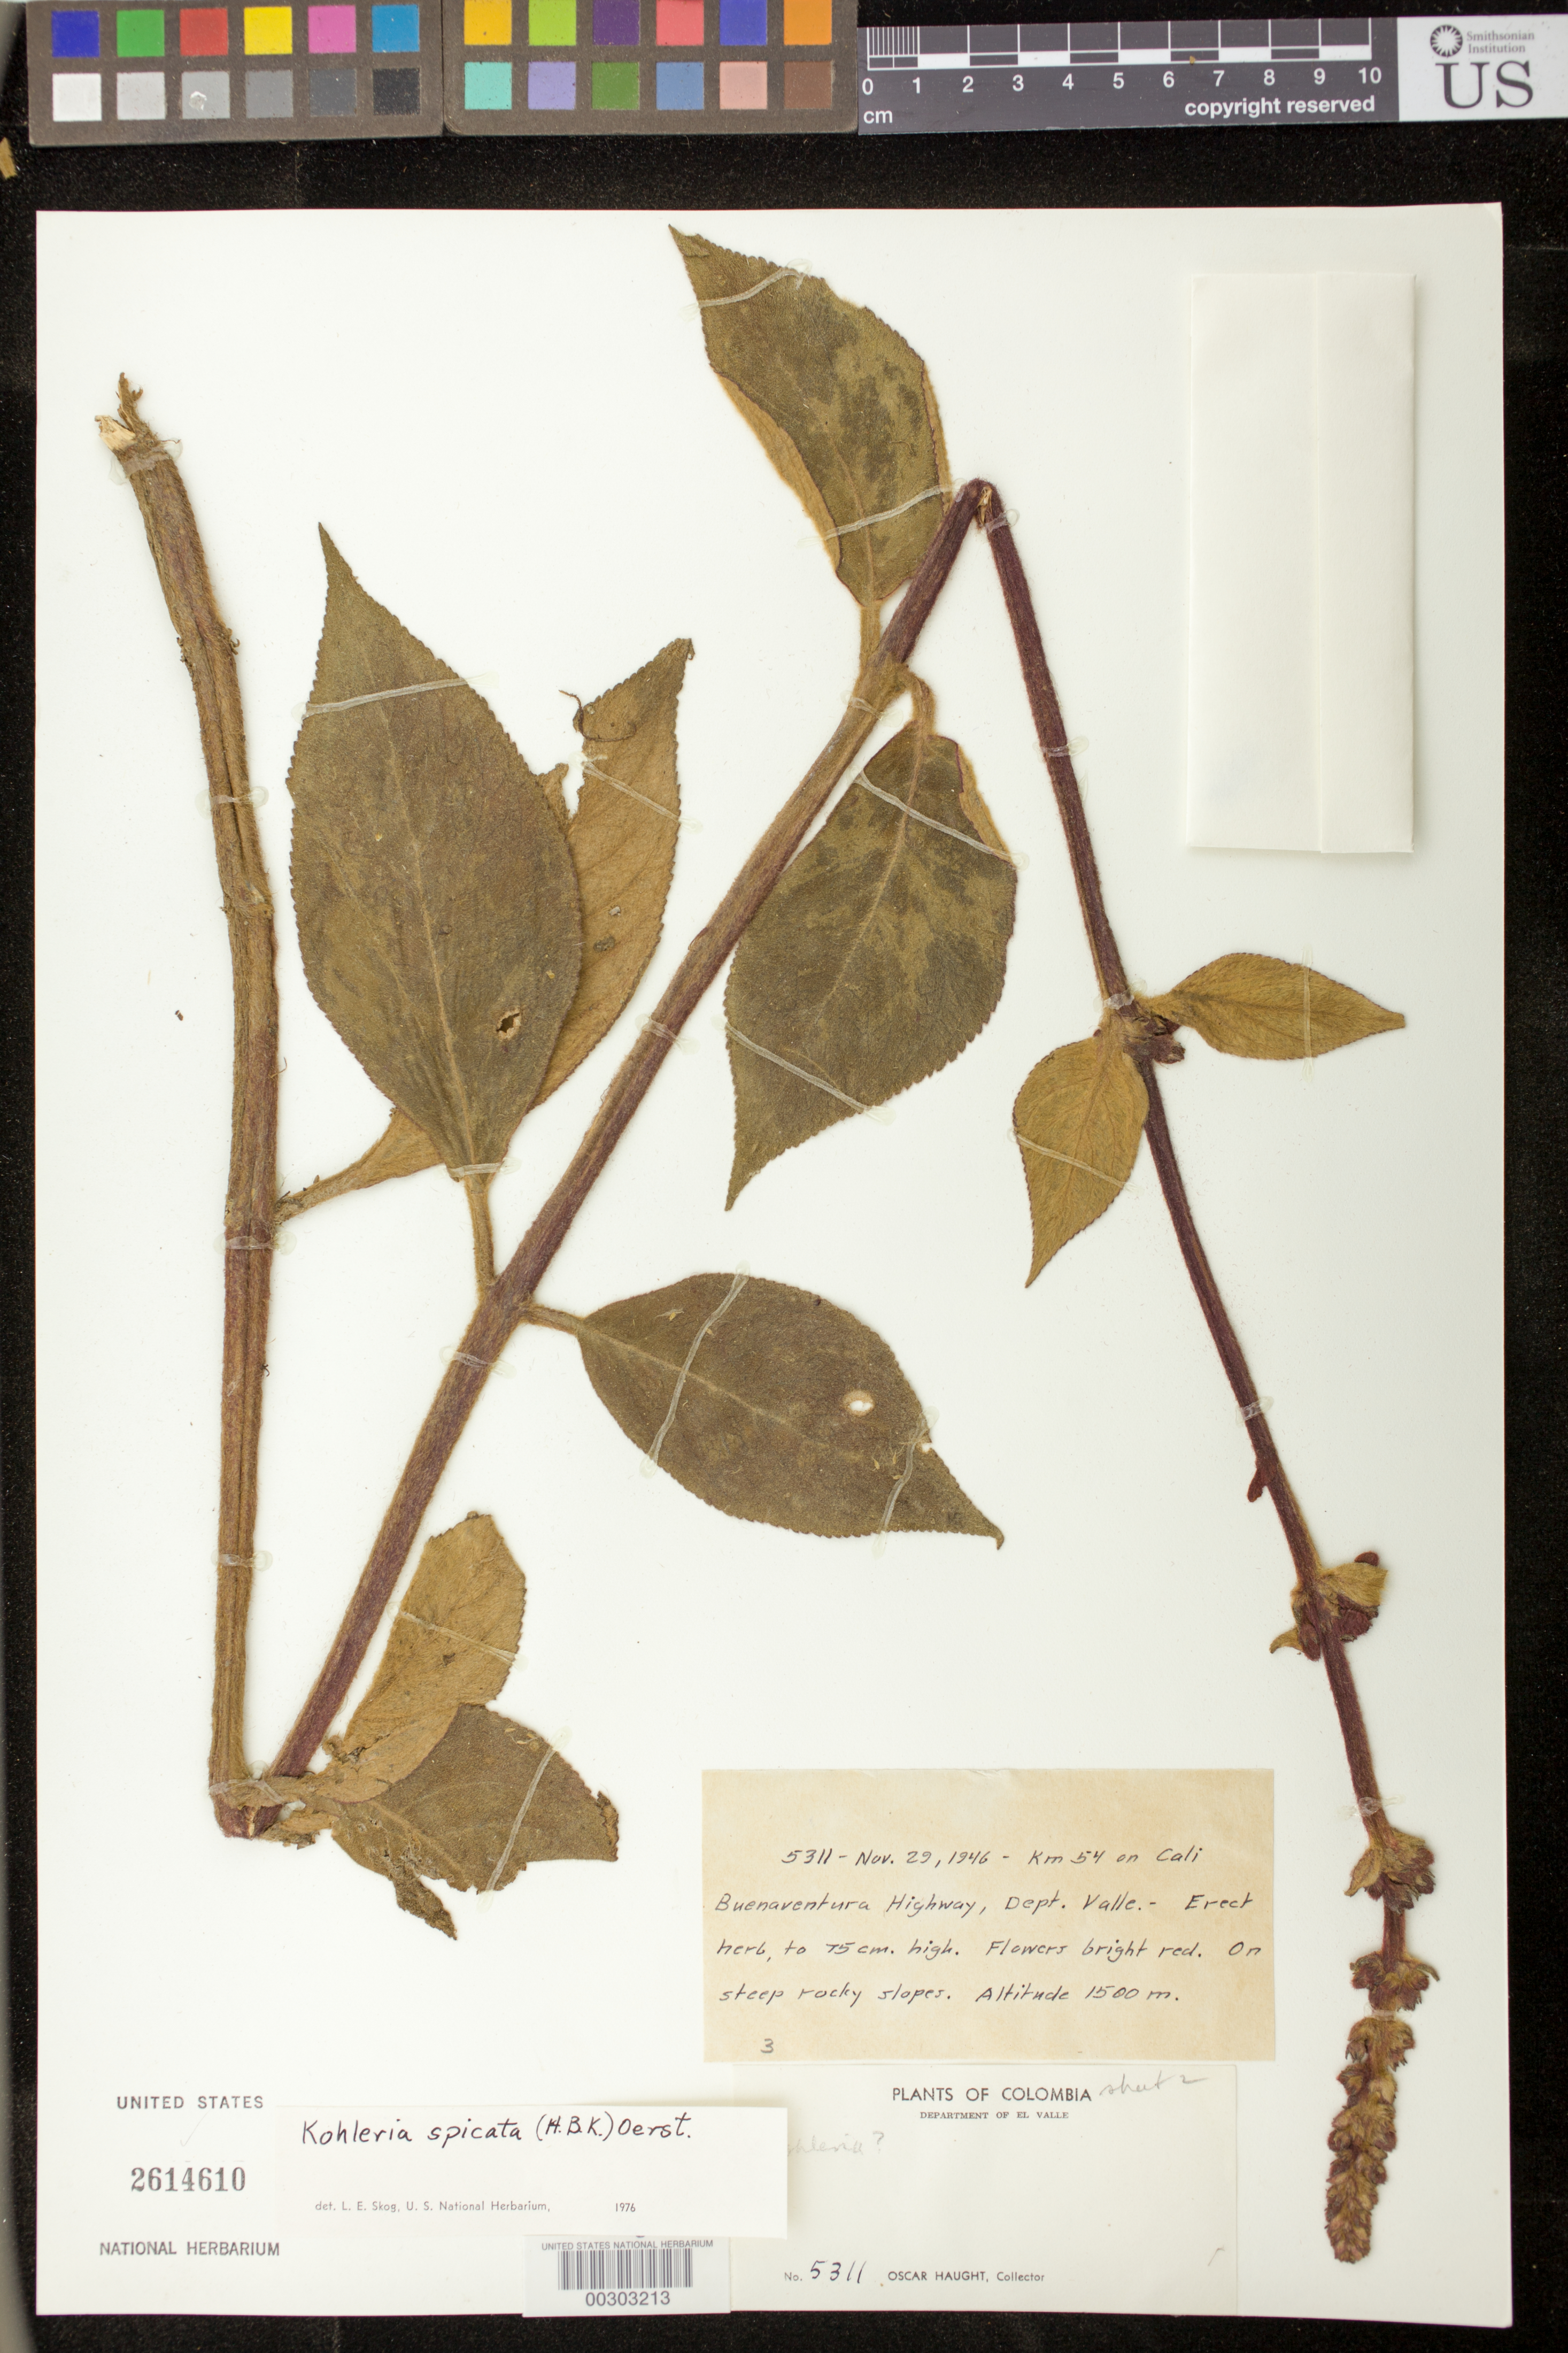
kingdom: Plantae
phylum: Tracheophyta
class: Magnoliopsida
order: Lamiales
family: Gesneriaceae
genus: Kohleria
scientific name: Kohleria spicata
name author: (Kunth) Oerst.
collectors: O. L. Haught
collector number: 5311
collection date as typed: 29 Nov 1946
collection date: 1946-11-29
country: Colombia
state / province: Valle del Cauca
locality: Km 54 on Cali Buenaventura highway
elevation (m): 1500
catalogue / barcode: US 2614610